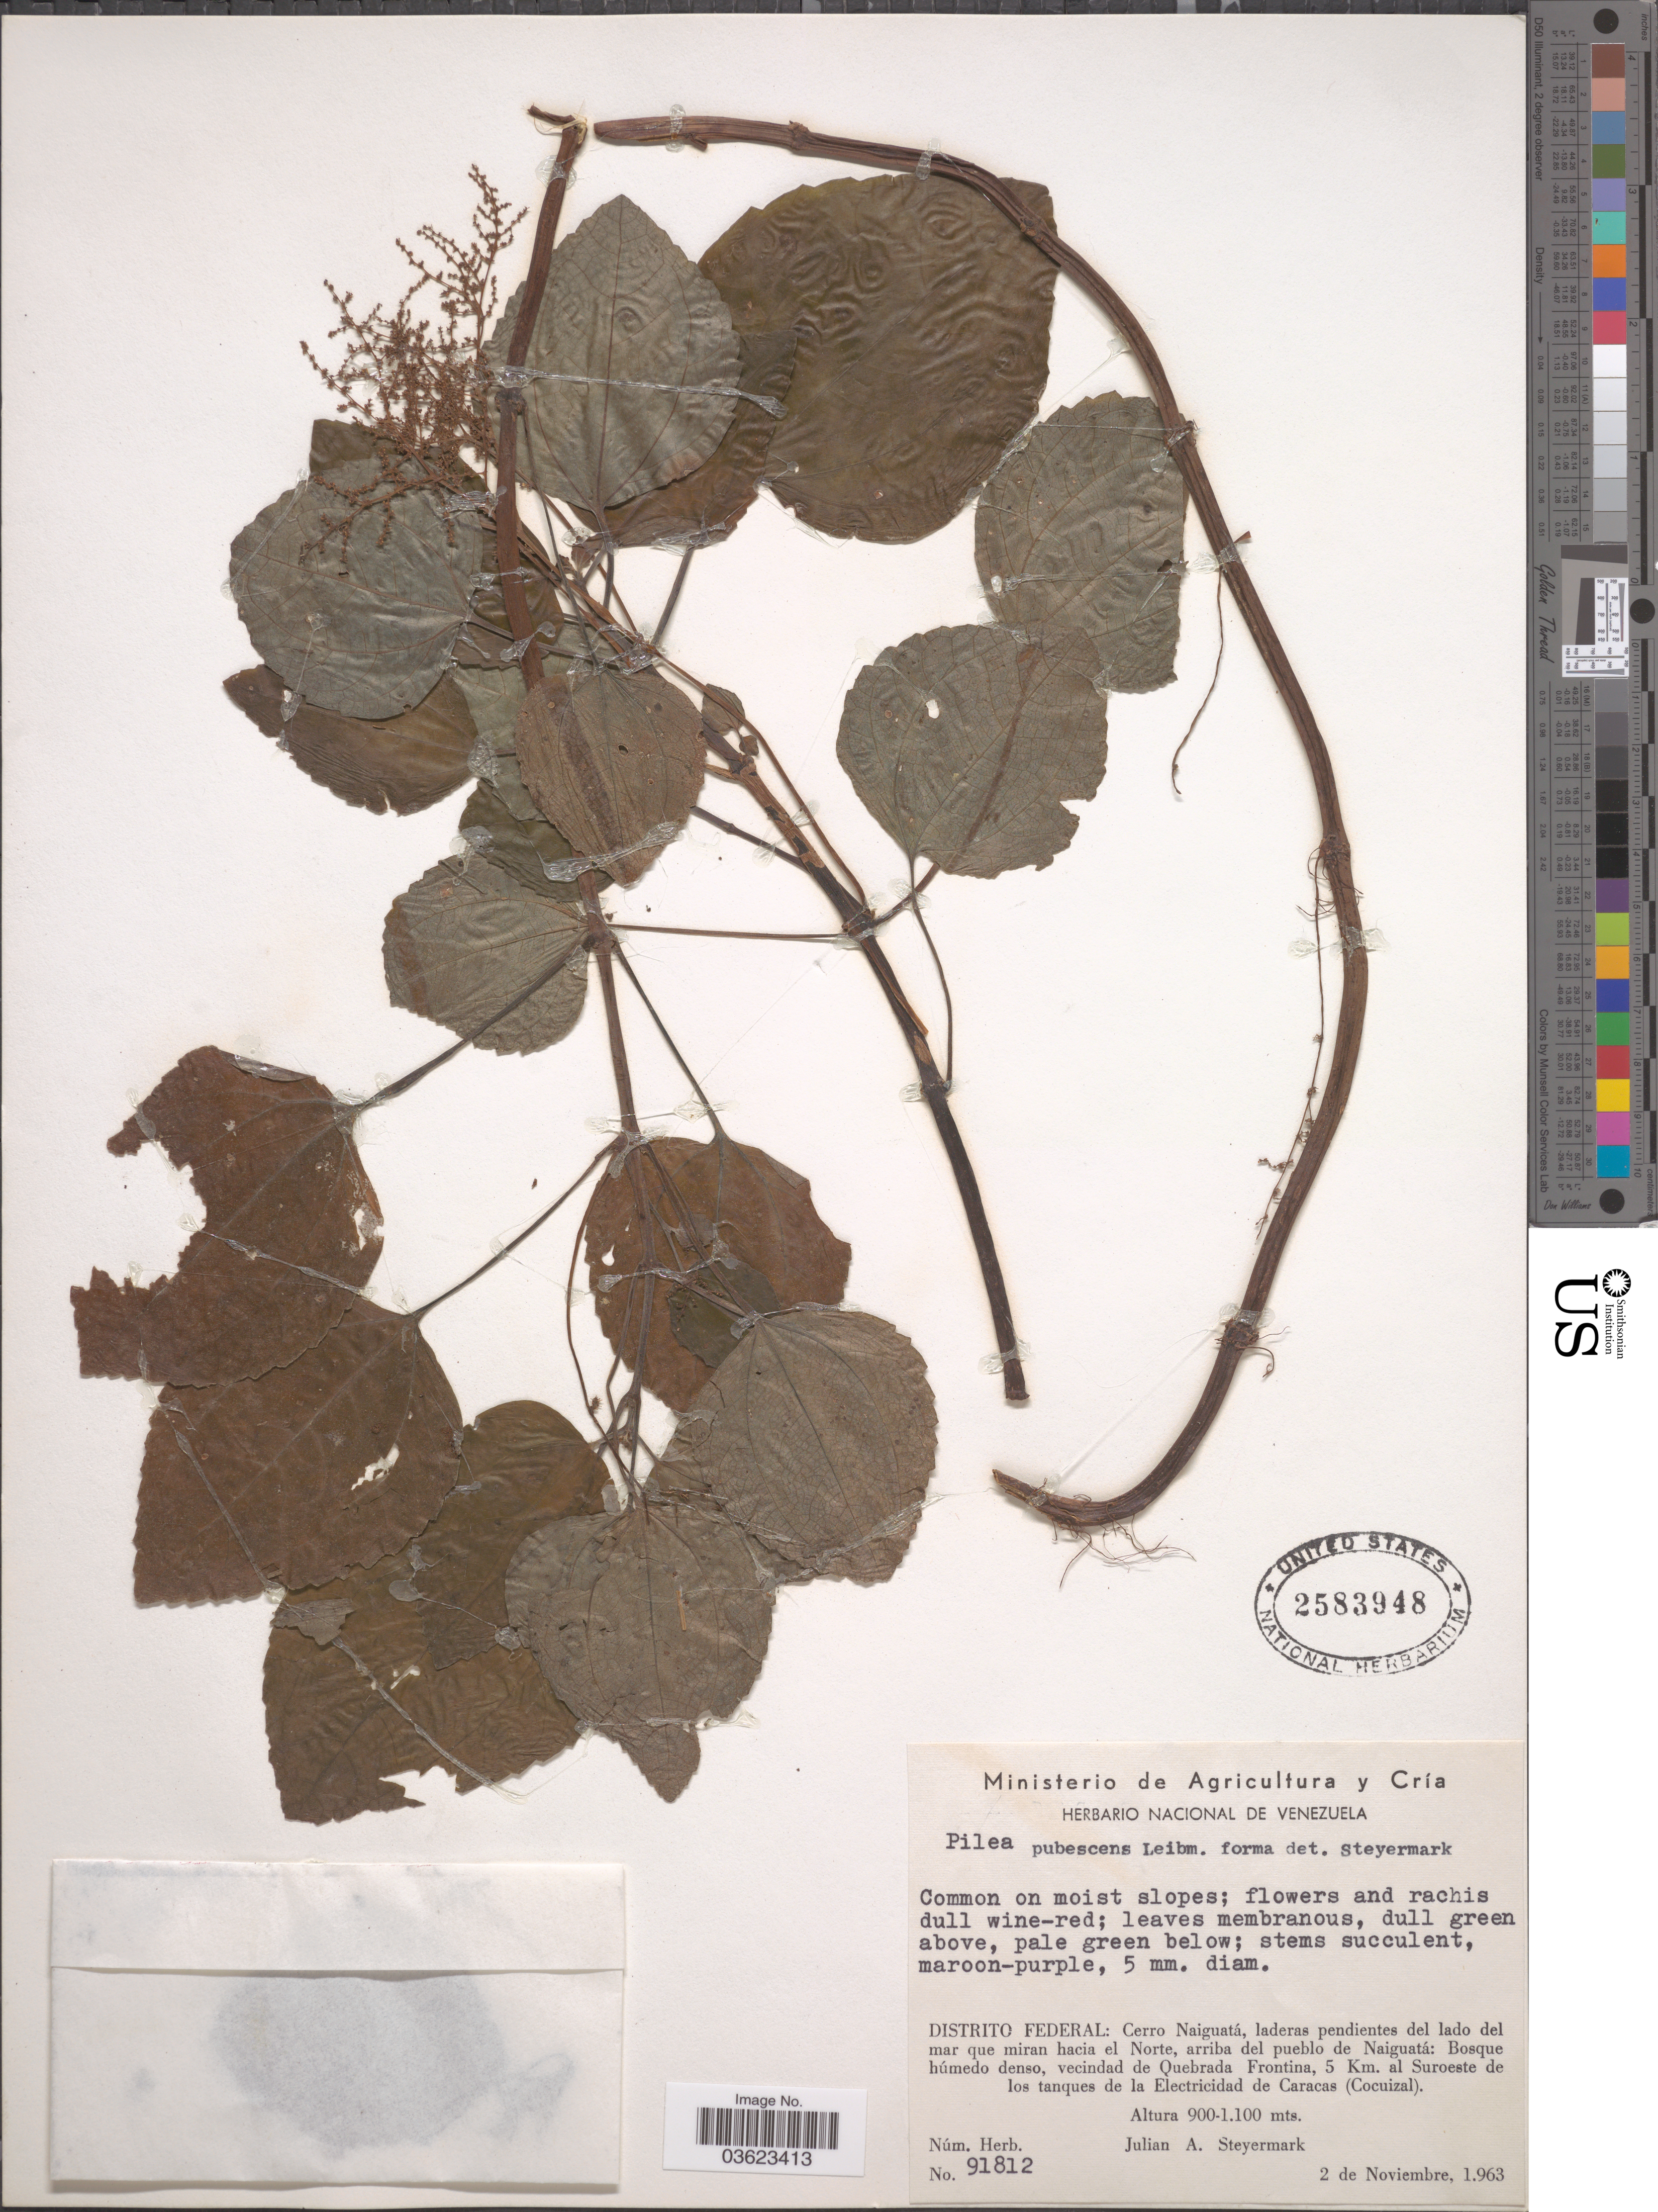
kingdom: Plantae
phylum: Tracheophyta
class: Magnoliopsida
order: Rosales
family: Urticaceae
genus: Pilea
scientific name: Pilea pubescens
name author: Liebm.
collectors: J. Steyermark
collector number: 91812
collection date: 1963-11-02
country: Venezuela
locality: Distrito Federal: Cerro Naiguatá, laderas pendientes del lado del mar que miran hacia el Norte, arriba del pueblo de Naiguatá: Bosque húmedo denso, vecindad de Quebrada Frontina, 5 Km. al Suroeste de los tanques de la Electricidad de Caracas (Cocuizal).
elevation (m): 900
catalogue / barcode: US 2583948